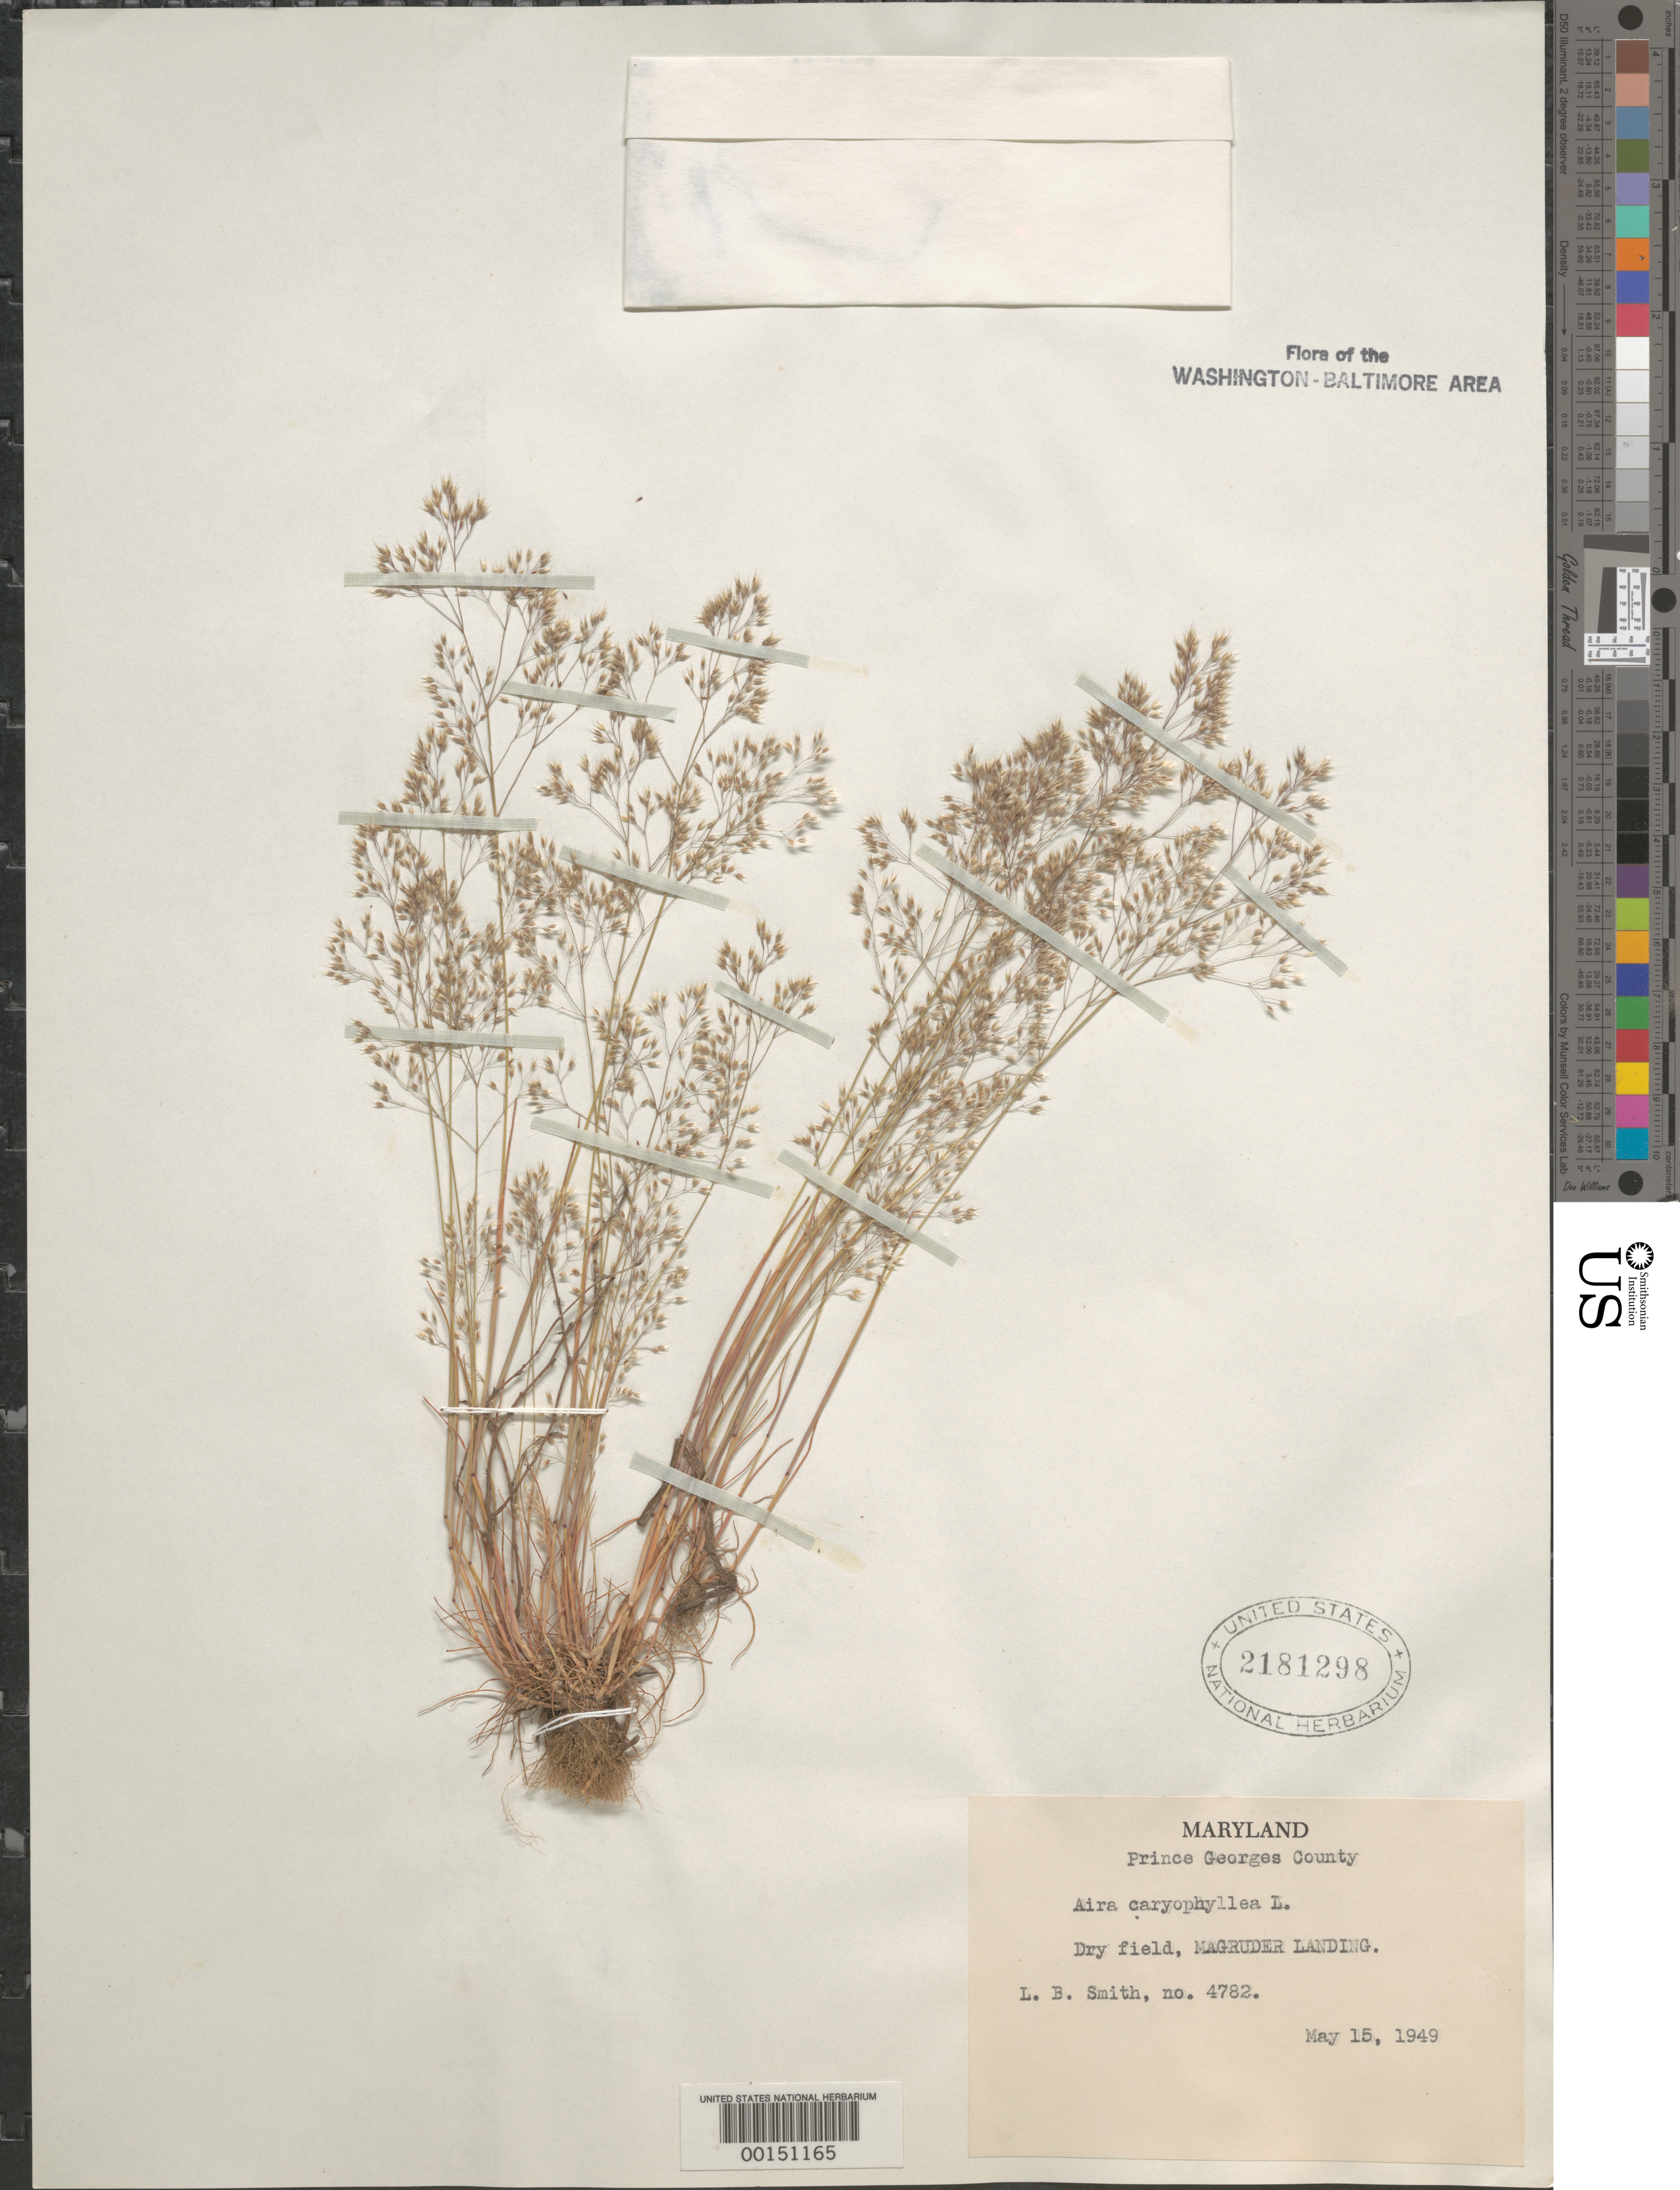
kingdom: Plantae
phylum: Tracheophyta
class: Liliopsida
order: Poales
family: Poaceae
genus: Aira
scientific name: Aira caryophyllea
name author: L.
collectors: L. Smith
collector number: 4782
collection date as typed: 15 May 1949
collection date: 1949-05-15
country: United States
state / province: Maryland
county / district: Prince George's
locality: Magruder Landing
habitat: Dry field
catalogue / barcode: US 2181298